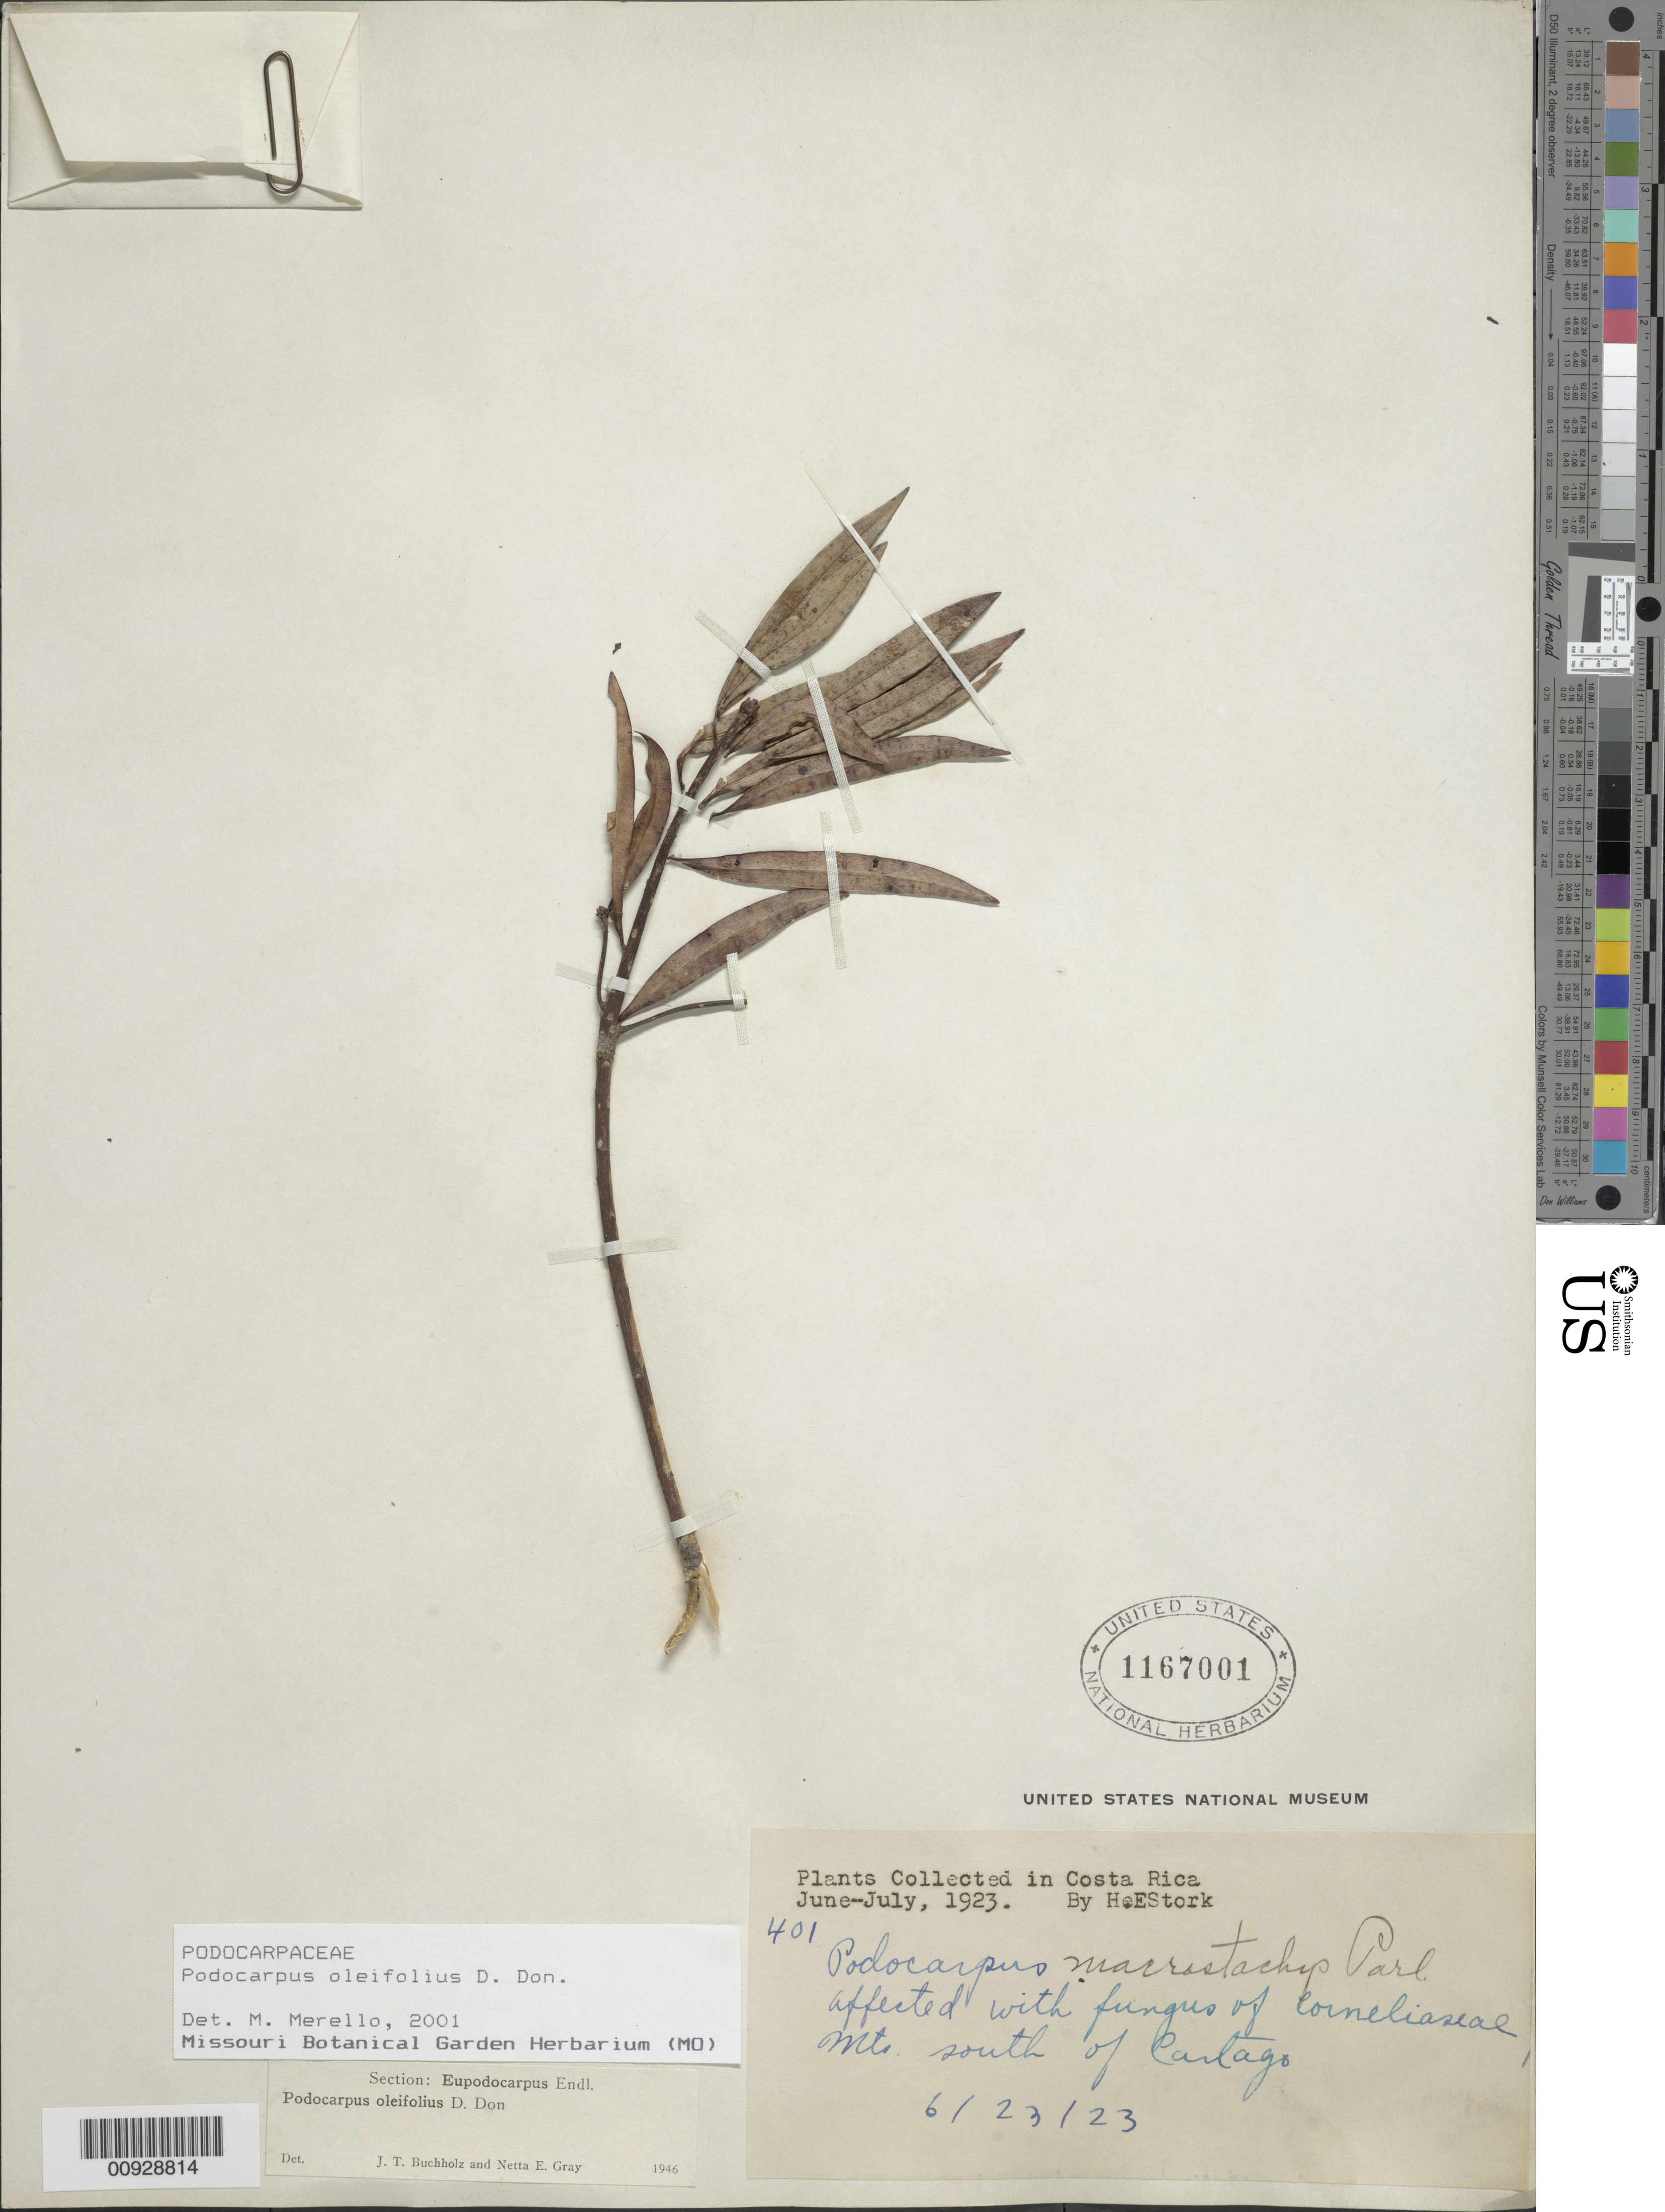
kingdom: Plantae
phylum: Tracheophyta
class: Pinopsida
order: Pinales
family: Podocarpaceae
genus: Podocarpus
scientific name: Podocarpus oleifolius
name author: D. Don ex Lamb.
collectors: H. E. Stork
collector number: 401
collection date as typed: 23 Jun 1923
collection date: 1923-06-23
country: Costa Rica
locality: Mountains south of Cartago.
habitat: Mountains.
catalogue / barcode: US 1167001